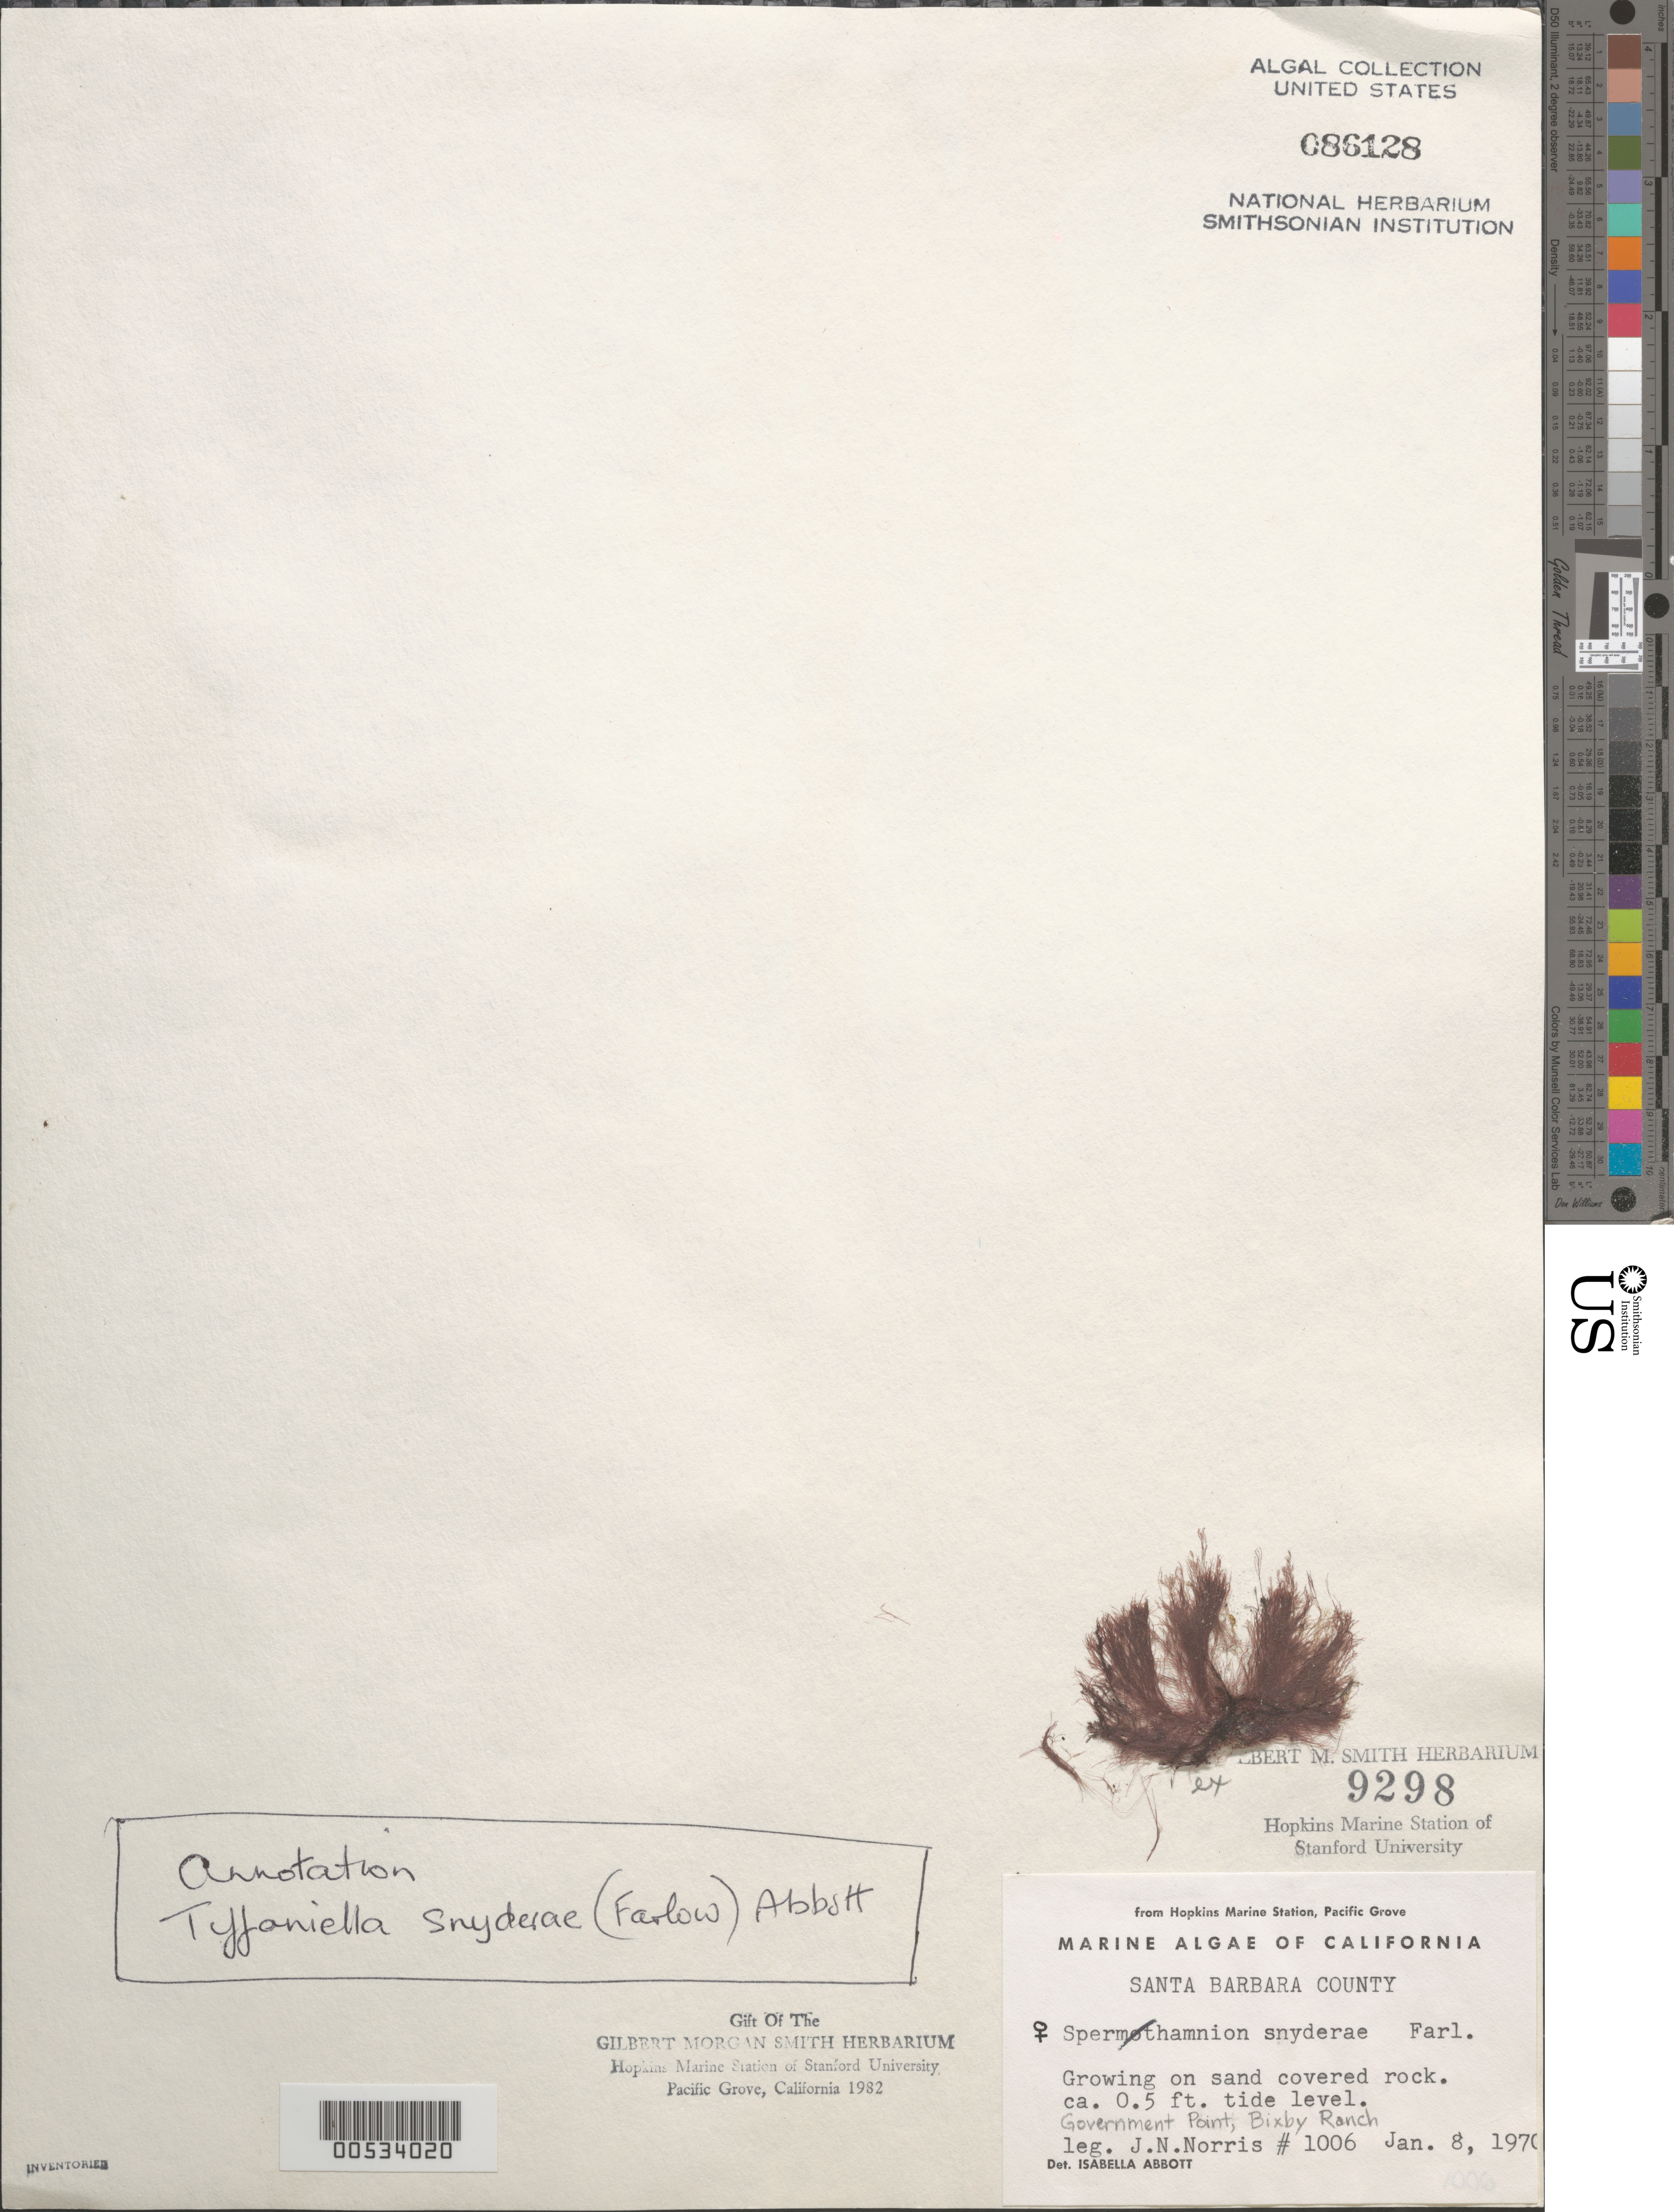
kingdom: Plantae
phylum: Rhodophyta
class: Florideophyceae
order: Ceramiales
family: Wrangeliaceae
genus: Tiffaniella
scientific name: Tiffaniella snyderae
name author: (Farl.) I.A. Abbott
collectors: J. N. Norris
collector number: JN-1006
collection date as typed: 08 Jan 1970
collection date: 1970-01-08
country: United States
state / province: California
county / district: Santa Barbara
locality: Government Point, Bixby Ranch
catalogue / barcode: US 86128